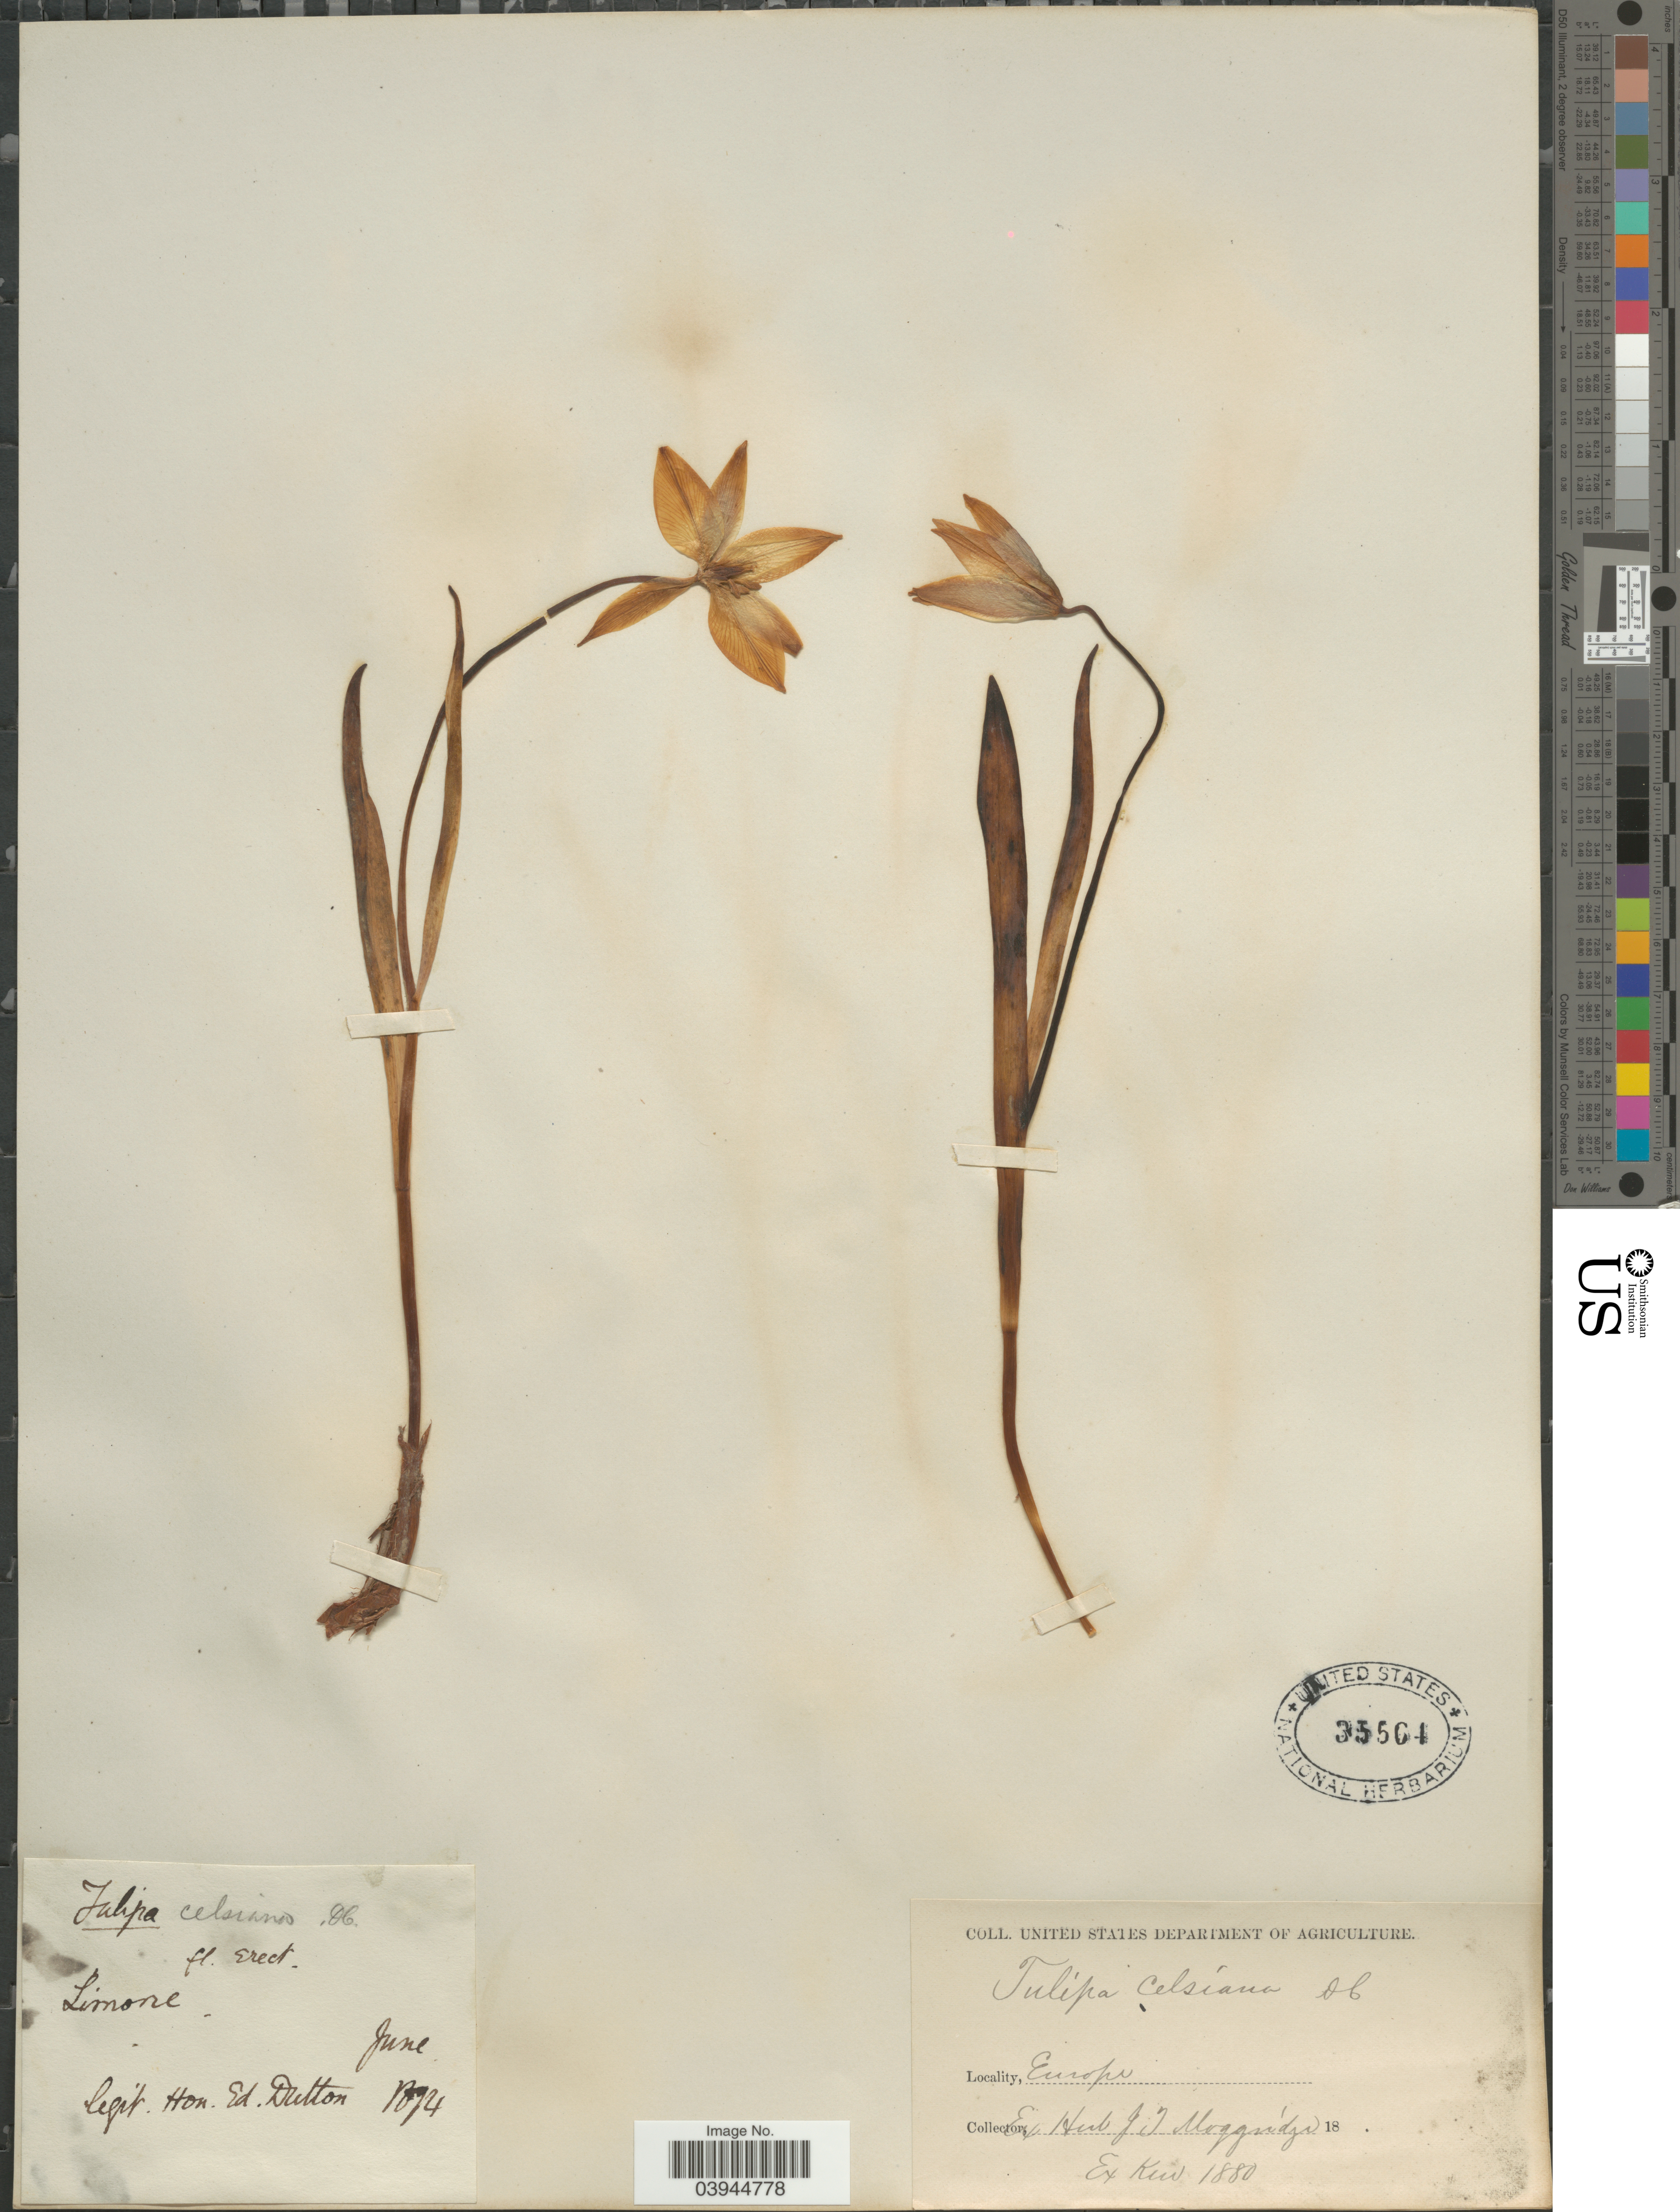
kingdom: Plantae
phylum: Tracheophyta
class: Liliopsida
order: Liliales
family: Liliaceae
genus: Tulipa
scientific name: Tulipa celsiana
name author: DC.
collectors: H. Dutton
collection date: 1874-06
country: Italy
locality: Limone. Europe.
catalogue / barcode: US 35564